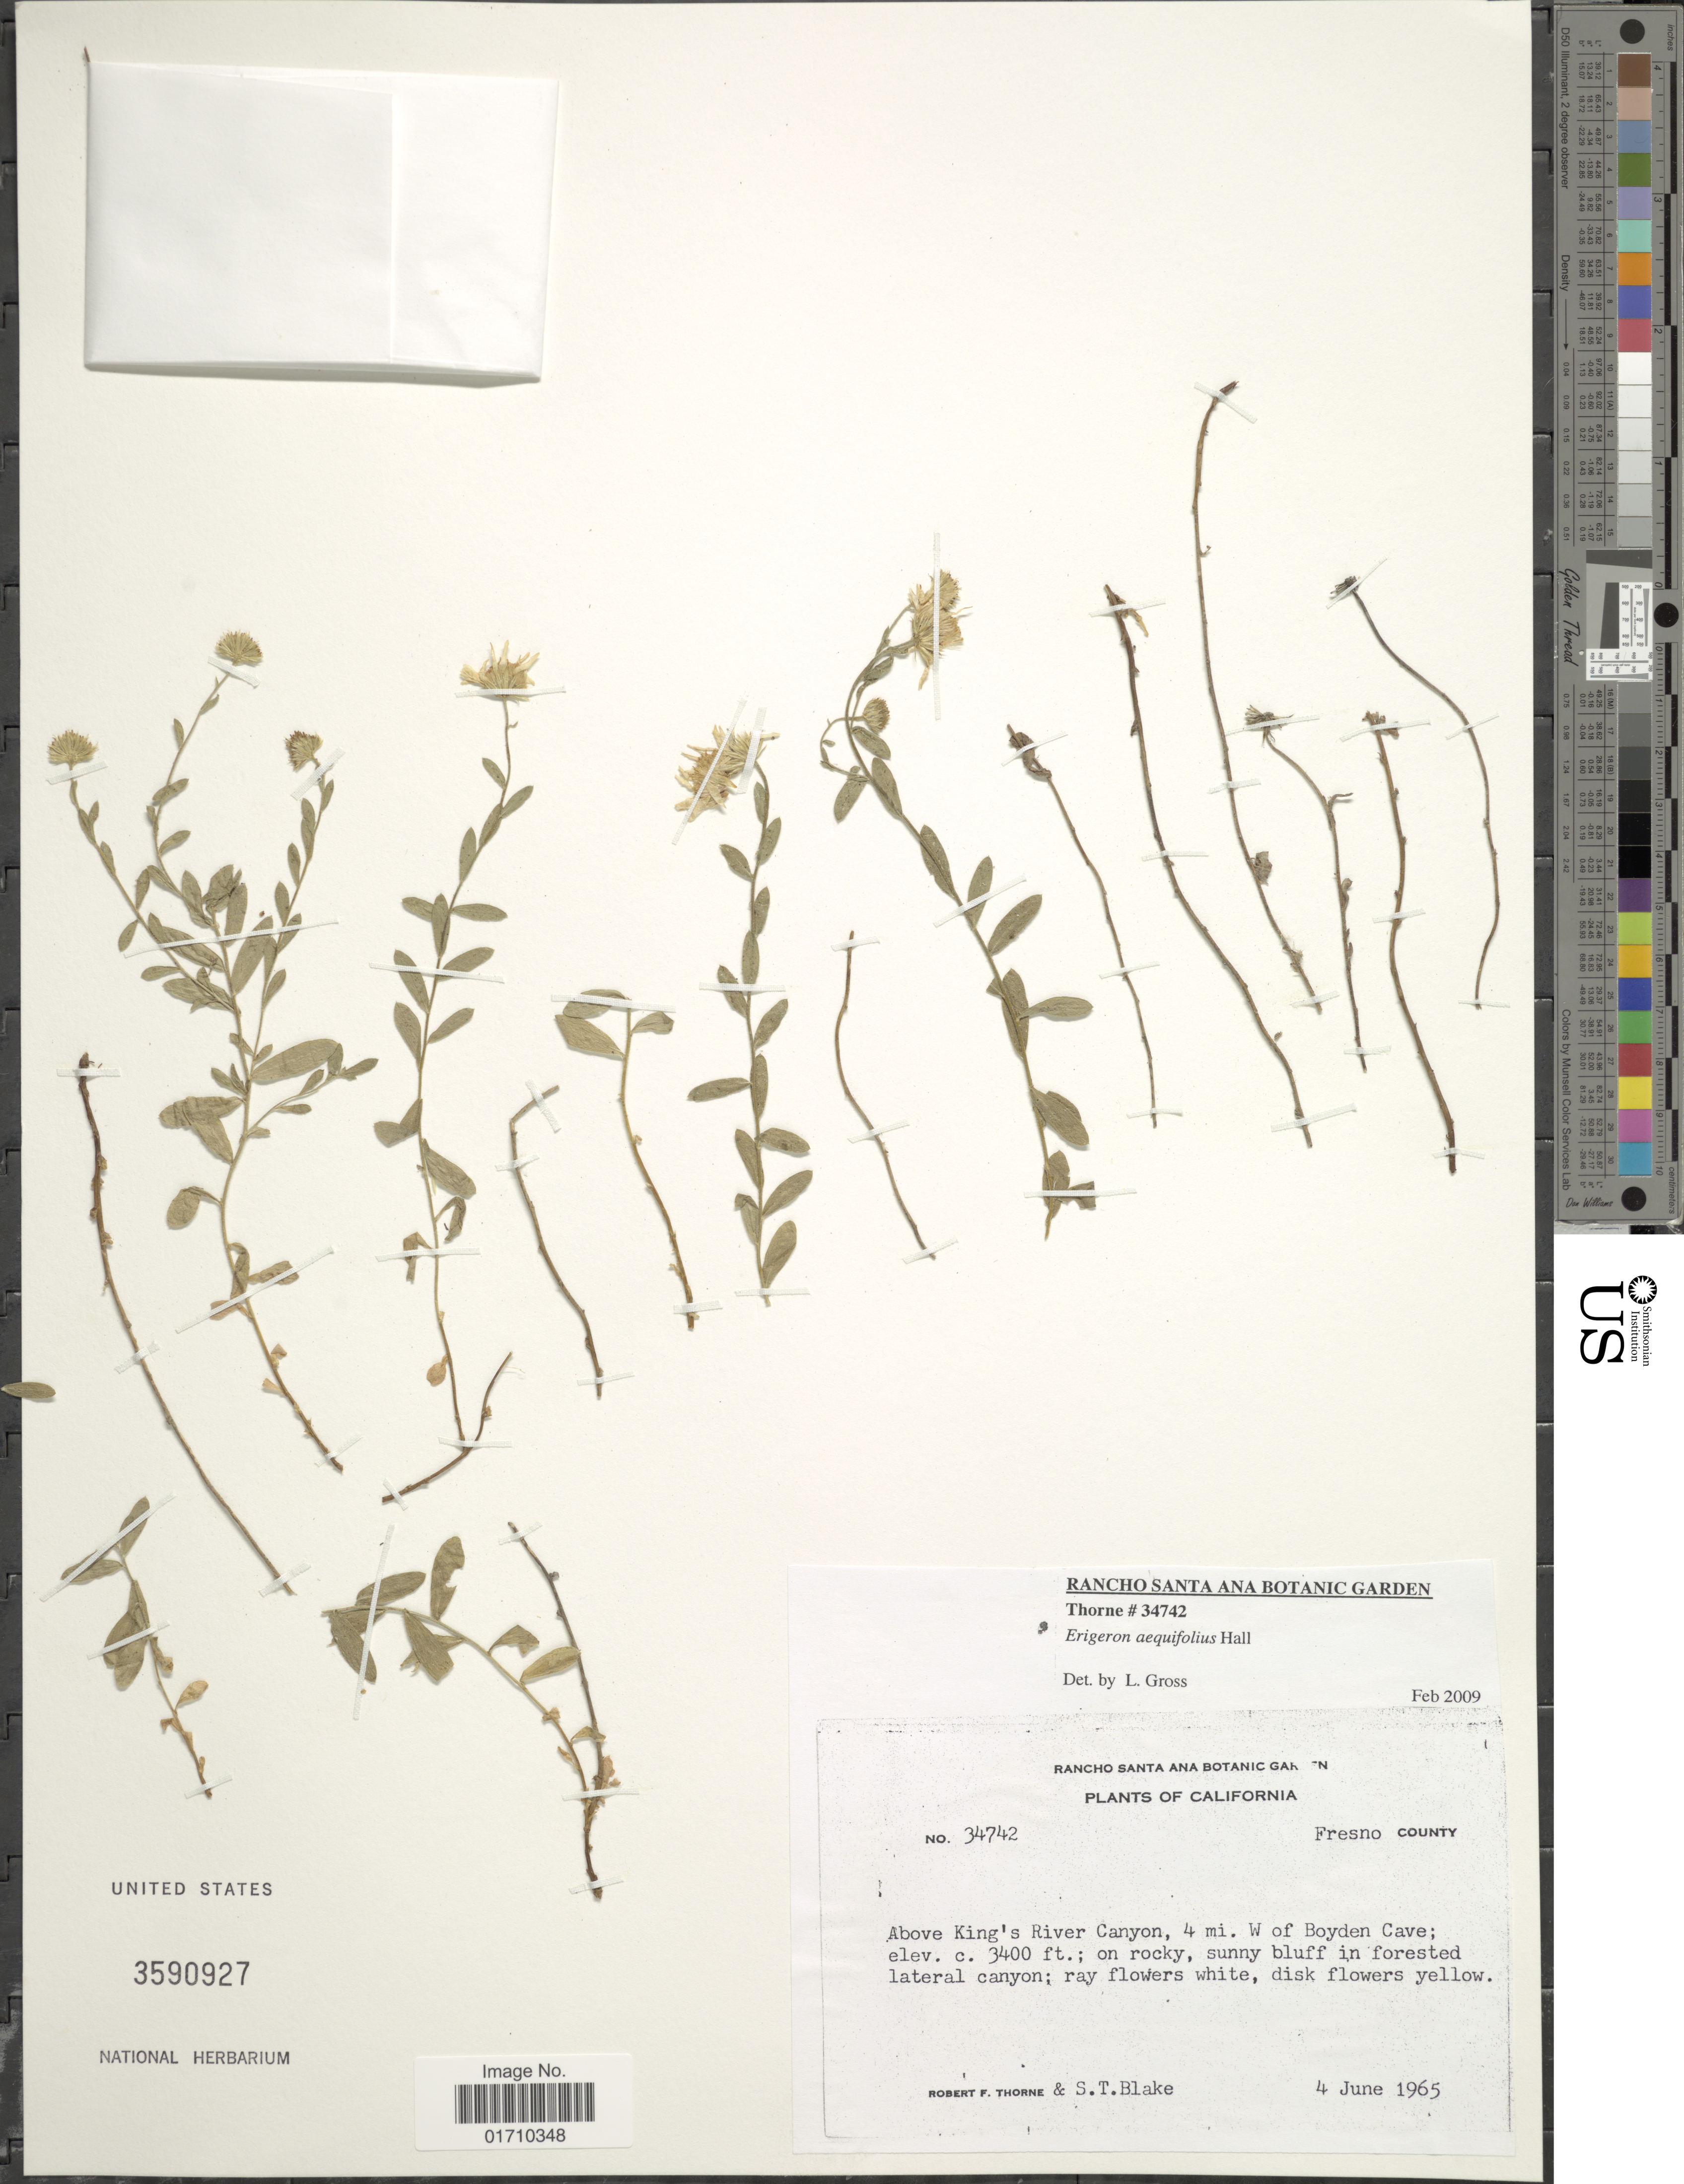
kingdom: Plantae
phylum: Tracheophyta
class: Magnoliopsida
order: Asterales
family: Asteraceae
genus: Erigeron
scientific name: Erigeron aequifolius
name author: H.M. Hall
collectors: R. F. Thorne & S. T. Blake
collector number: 34742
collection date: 1965-06-04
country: United States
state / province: California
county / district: Fresno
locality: Fresno County, Above King's River Canyon, 4 mi W of Boyden Cave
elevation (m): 1036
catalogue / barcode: US 3590927